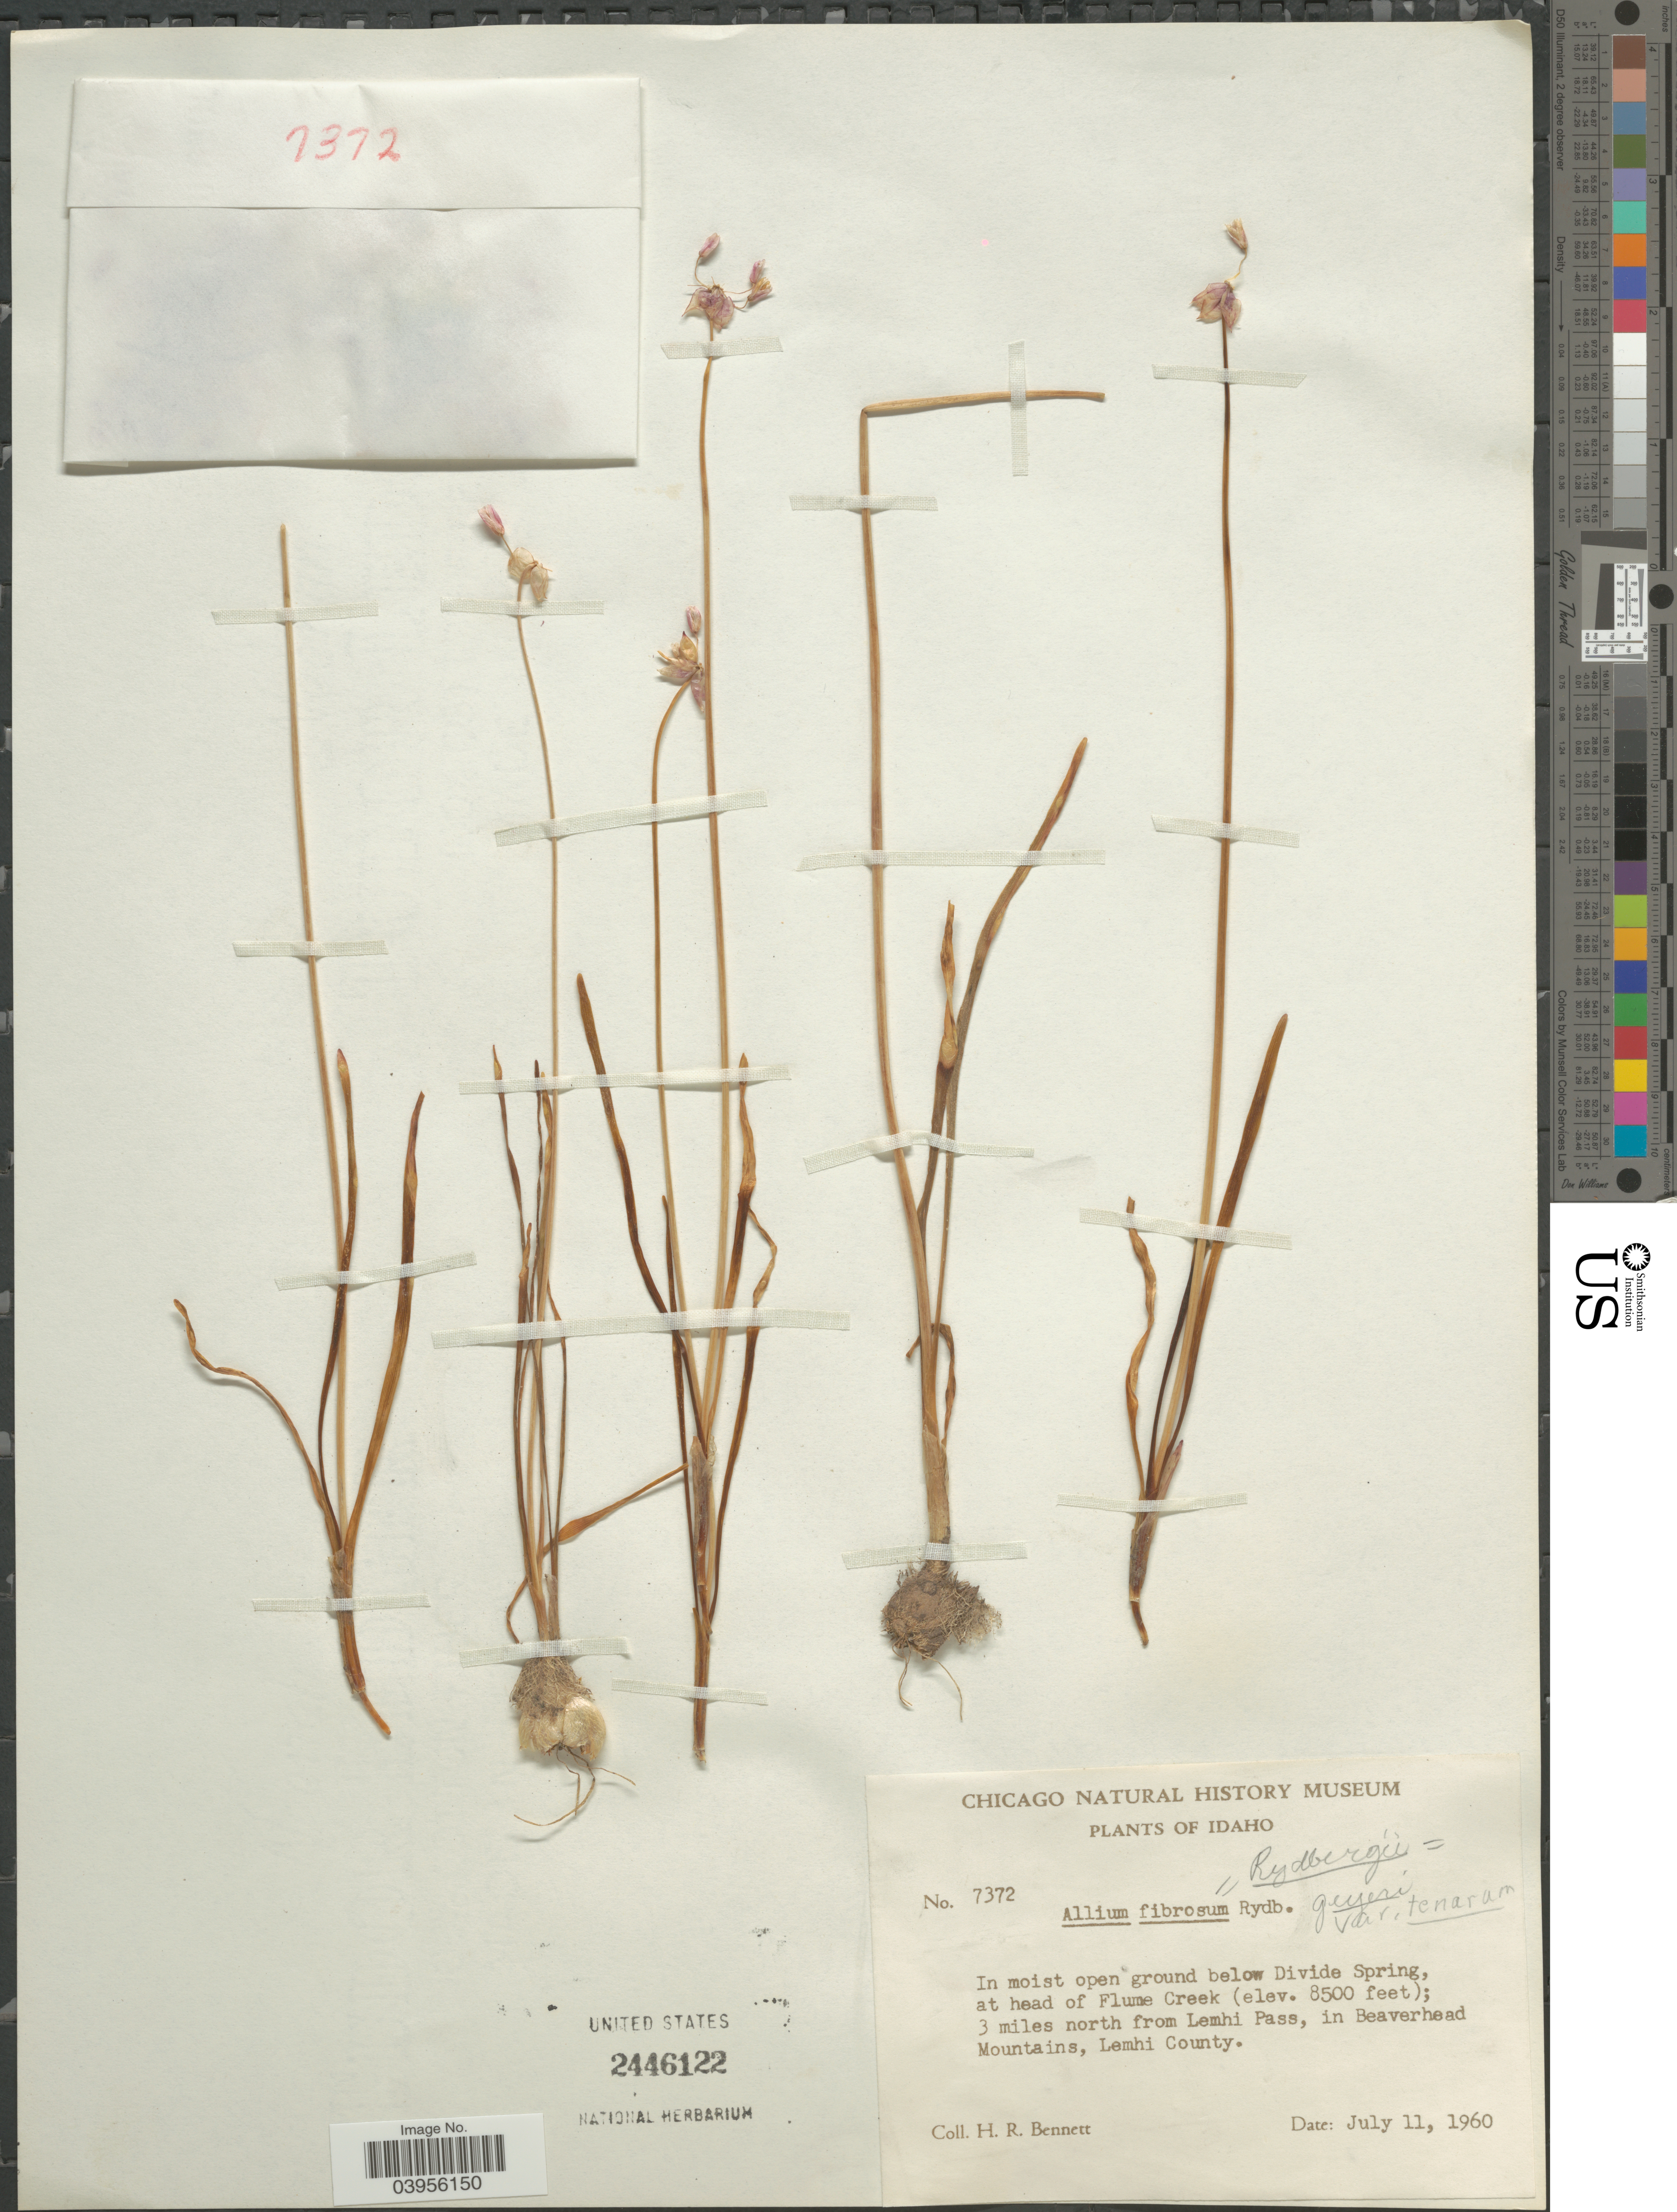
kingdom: Plantae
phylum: Tracheophyta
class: Liliopsida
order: Asparagales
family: Amaryllidaceae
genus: Allium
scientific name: Allium geyeri var. tenerum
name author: M.E. Jones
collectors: H. R. Bennett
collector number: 7372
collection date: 1960-07-11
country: United States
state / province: Idaho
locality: In moist open ground below Divide Spring, at head of Flume Creek; 3 miles north from Lemhi Pass, in Beaverhead Mountains, Lemhi County.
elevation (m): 2591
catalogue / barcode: US 2446122